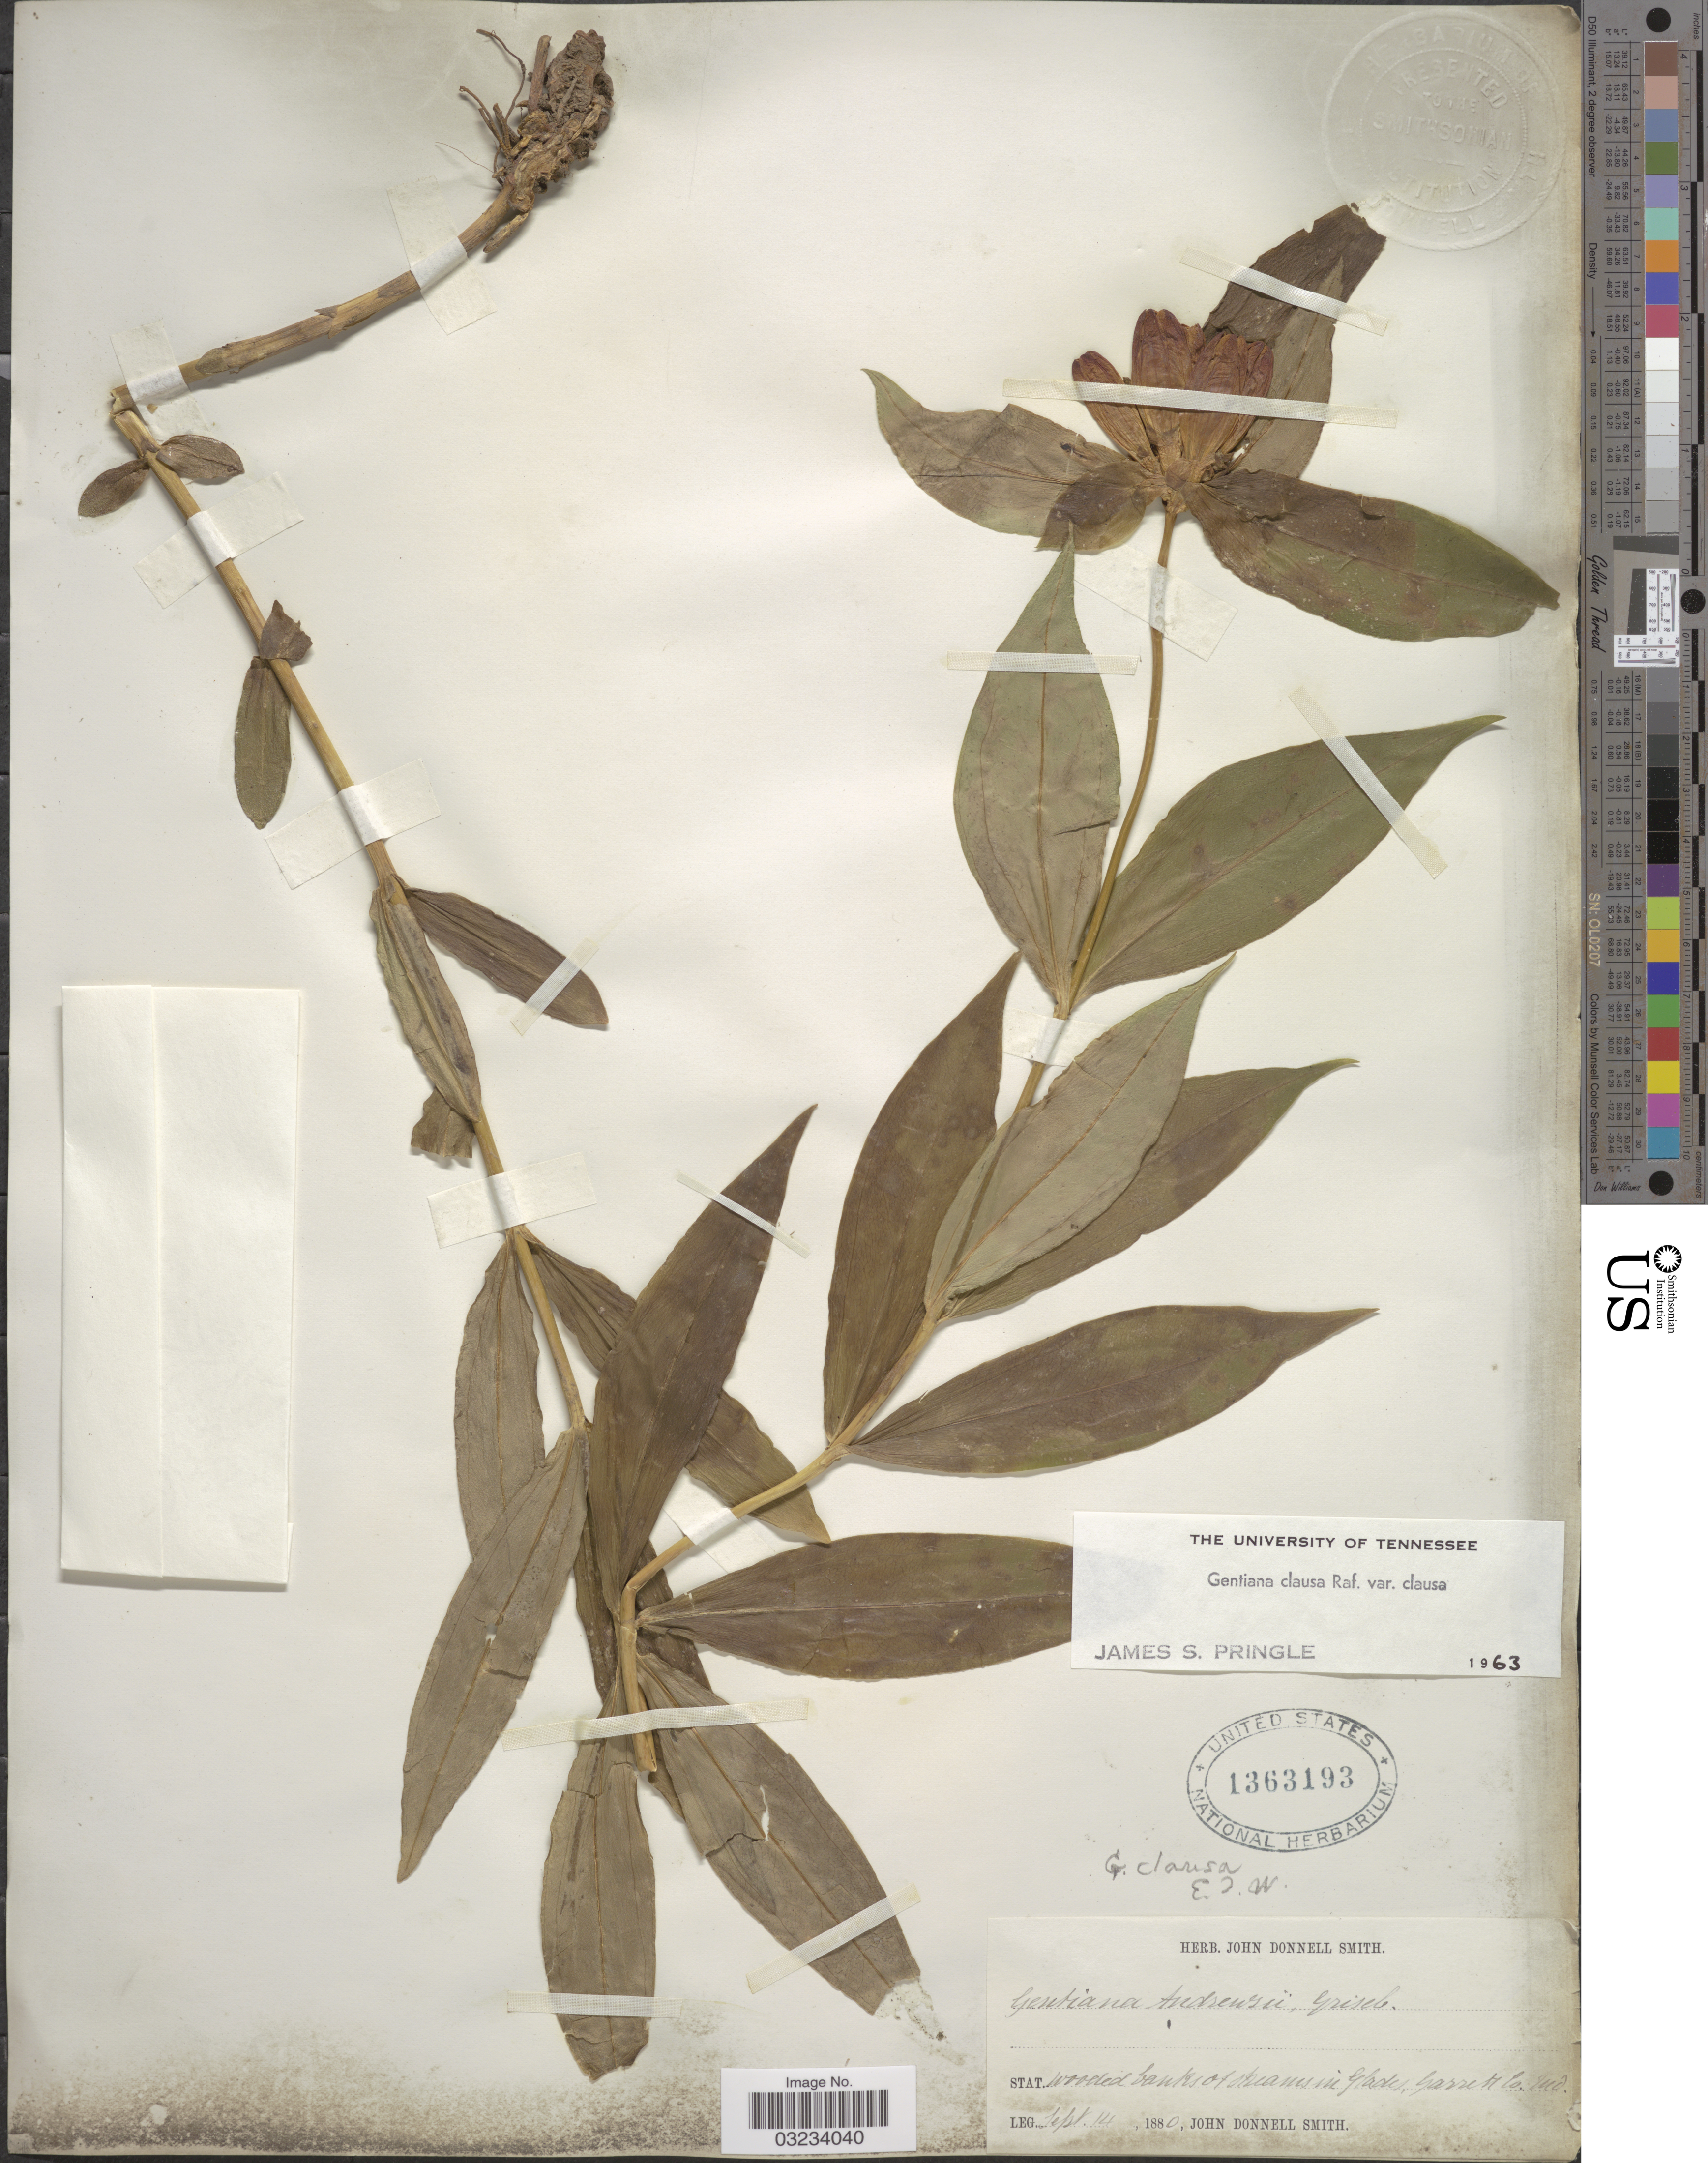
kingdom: Plantae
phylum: Tracheophyta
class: Magnoliopsida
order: Gentianales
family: Gentianaceae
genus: Gentiana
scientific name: Gentiana clausa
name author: Raf.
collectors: J. Donnell Smith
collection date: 1880-09-14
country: United States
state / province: Maryland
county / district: Garrett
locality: Wooded banks of streams in Glade, Garrett Co., Md.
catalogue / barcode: US 1363193